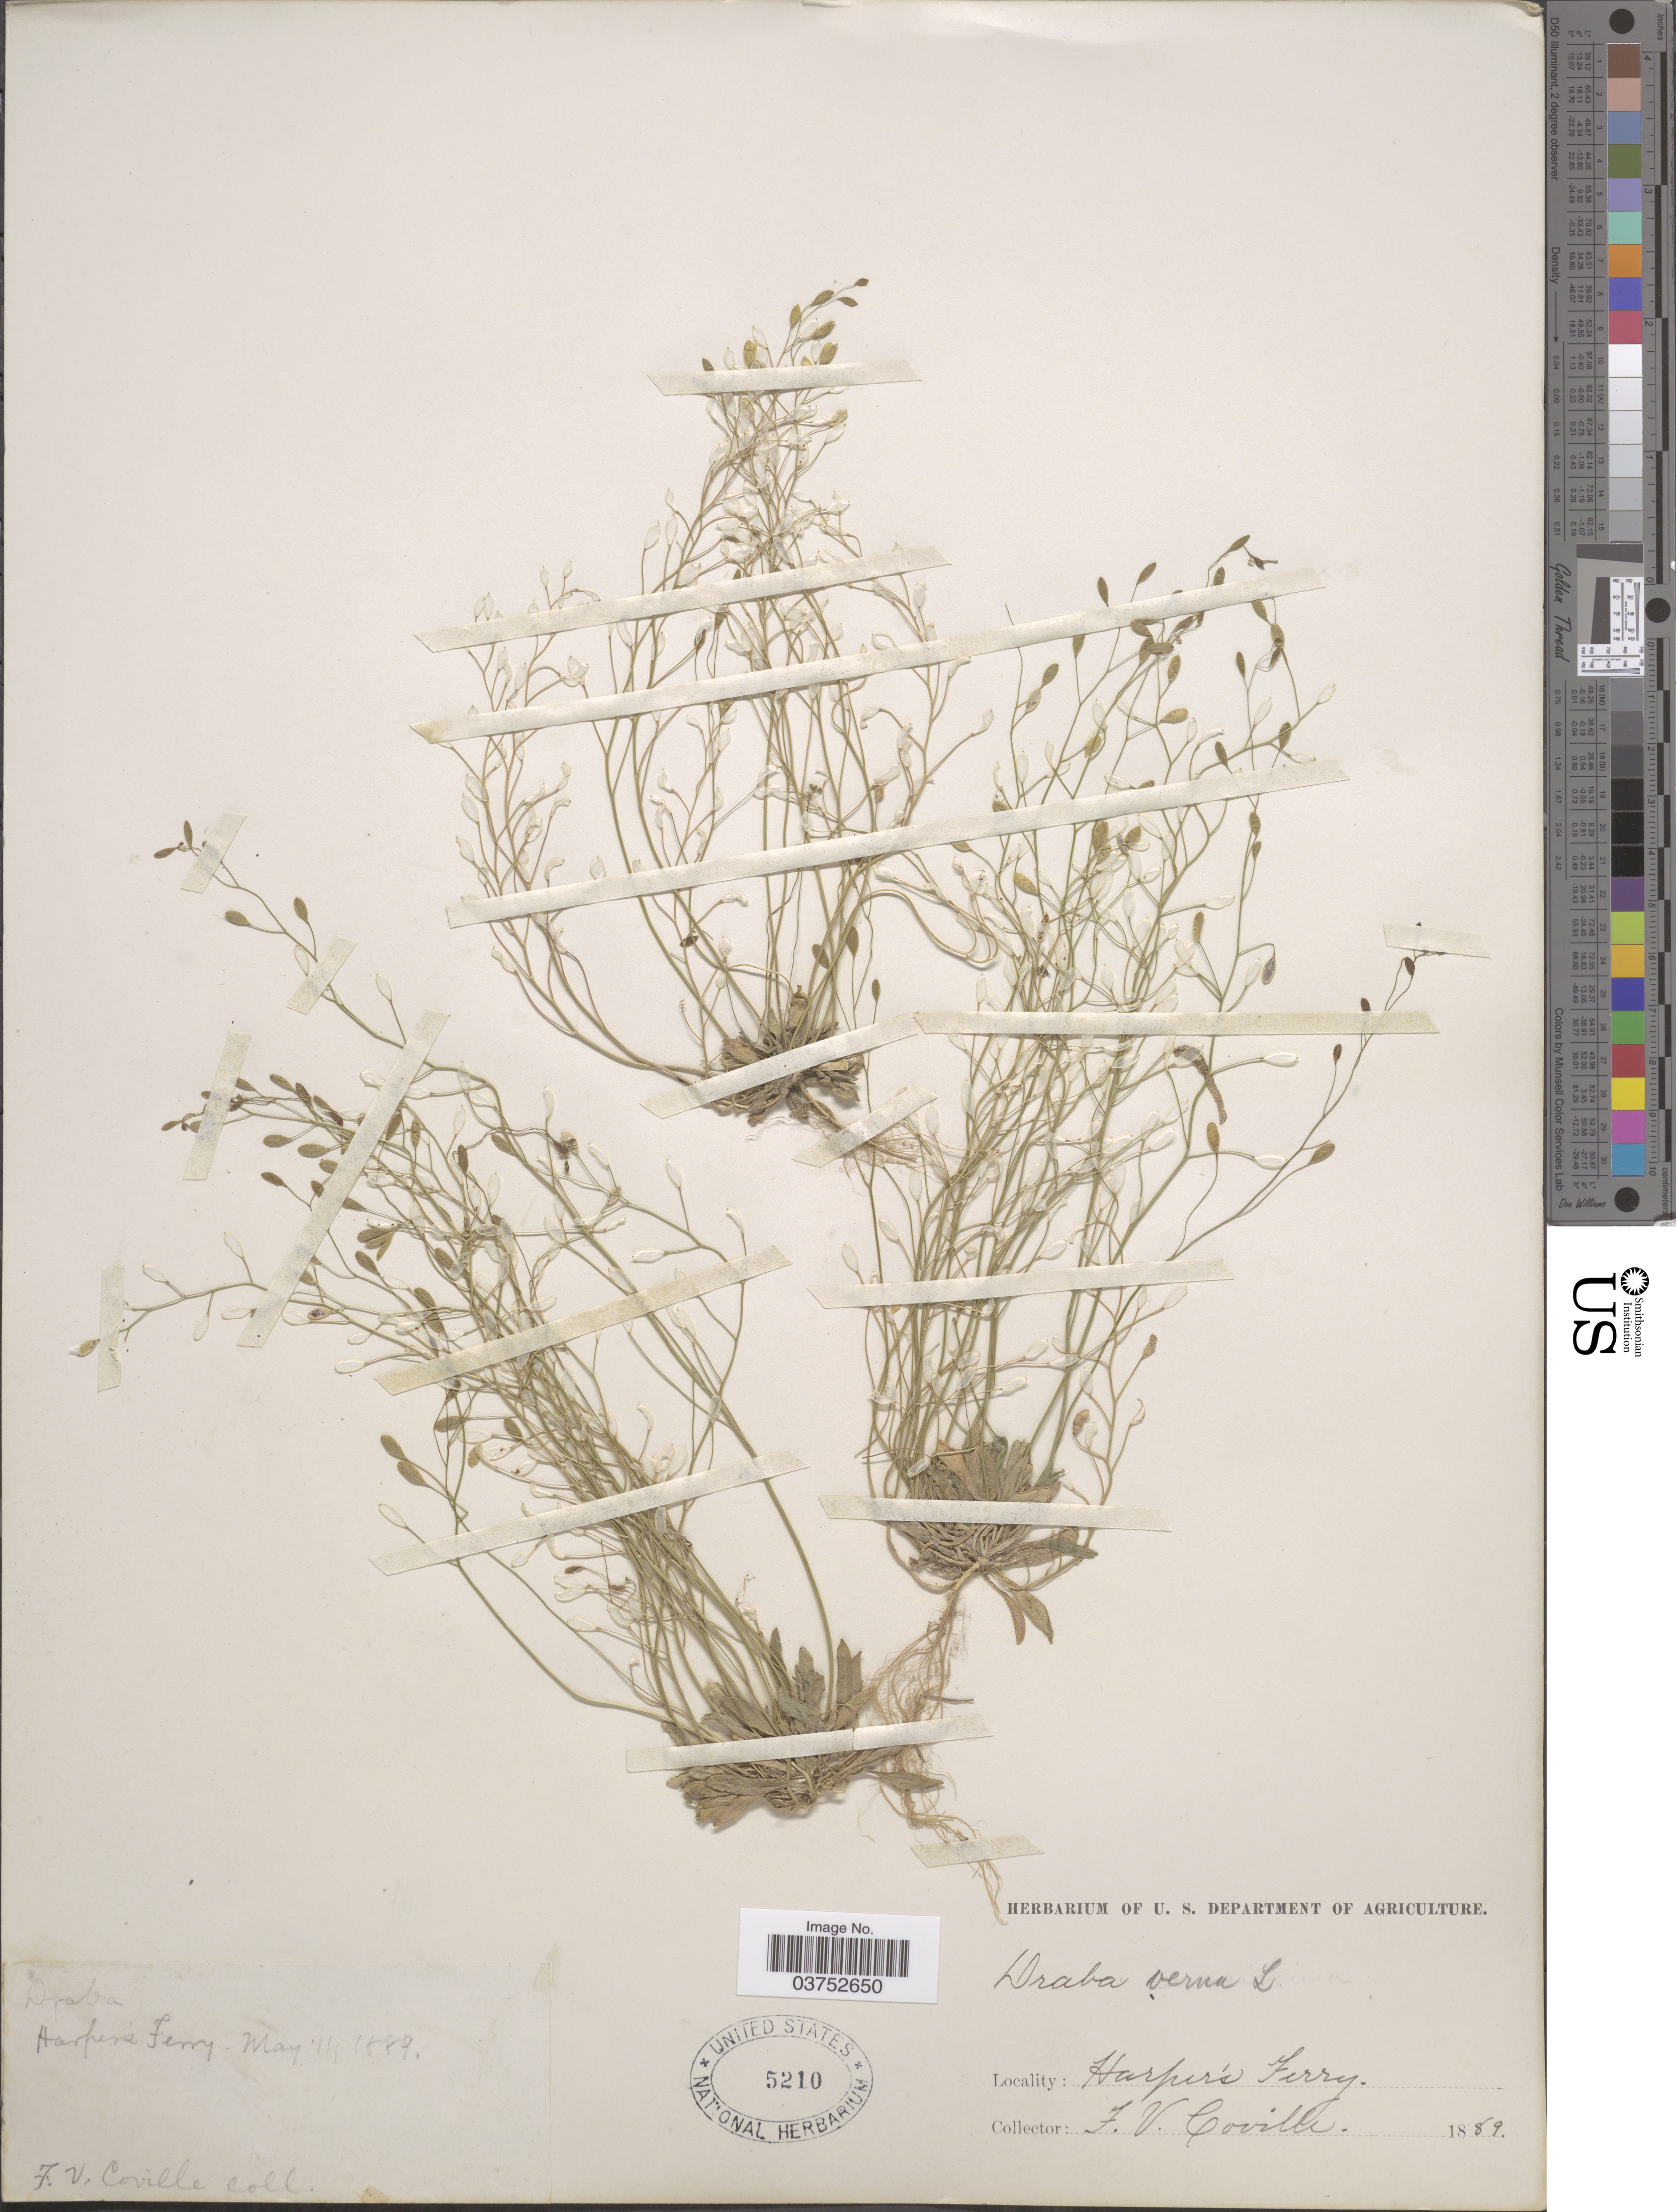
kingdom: Plantae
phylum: Tracheophyta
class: Magnoliopsida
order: Brassicales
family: Brassicaceae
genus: Draba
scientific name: Draba verna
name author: L.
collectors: F. V. Coville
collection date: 1889-05-14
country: United States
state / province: West Virginia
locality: Harper's Ferry.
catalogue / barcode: US 5210